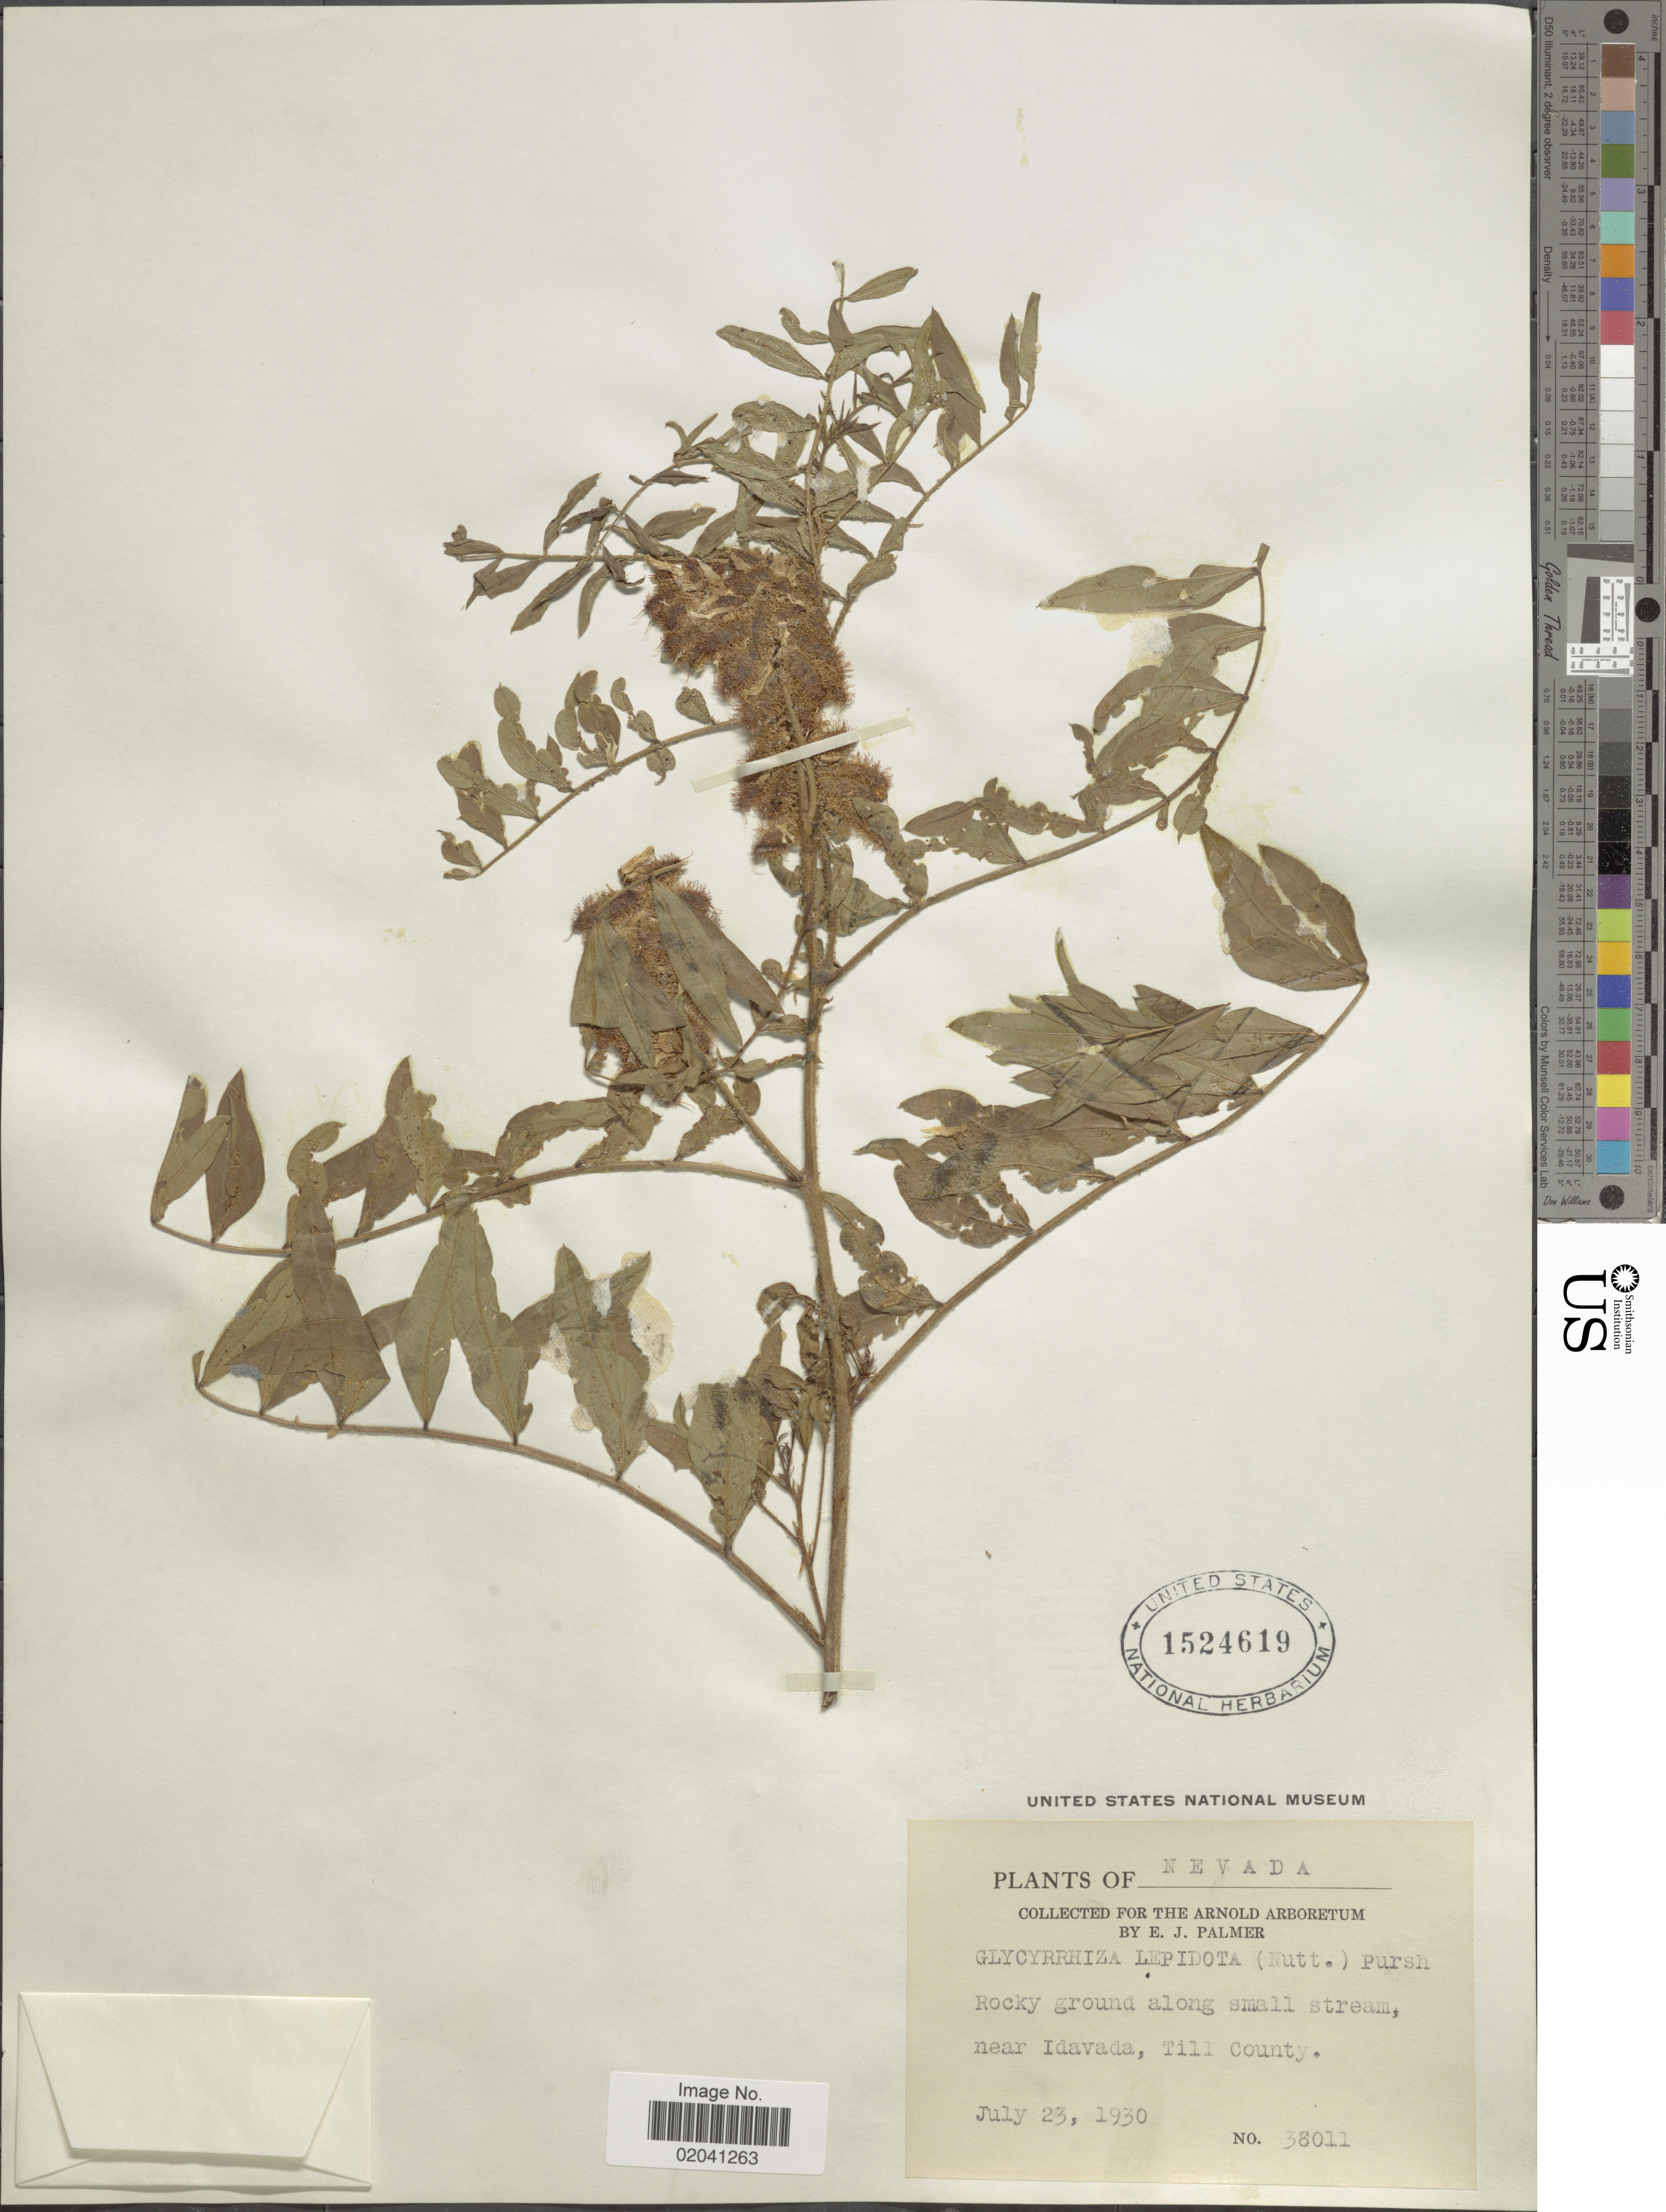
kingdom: Plantae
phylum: Tracheophyta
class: Magnoliopsida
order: Fabales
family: Fabaceae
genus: Glycyrrhiza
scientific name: Glycyrrhiza lepidota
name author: Pursh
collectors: E. J. Palmer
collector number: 38011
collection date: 1930-07-23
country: United States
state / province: Nevada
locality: Rocky ground along small stream, near Idavada, Till County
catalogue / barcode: US 1524619